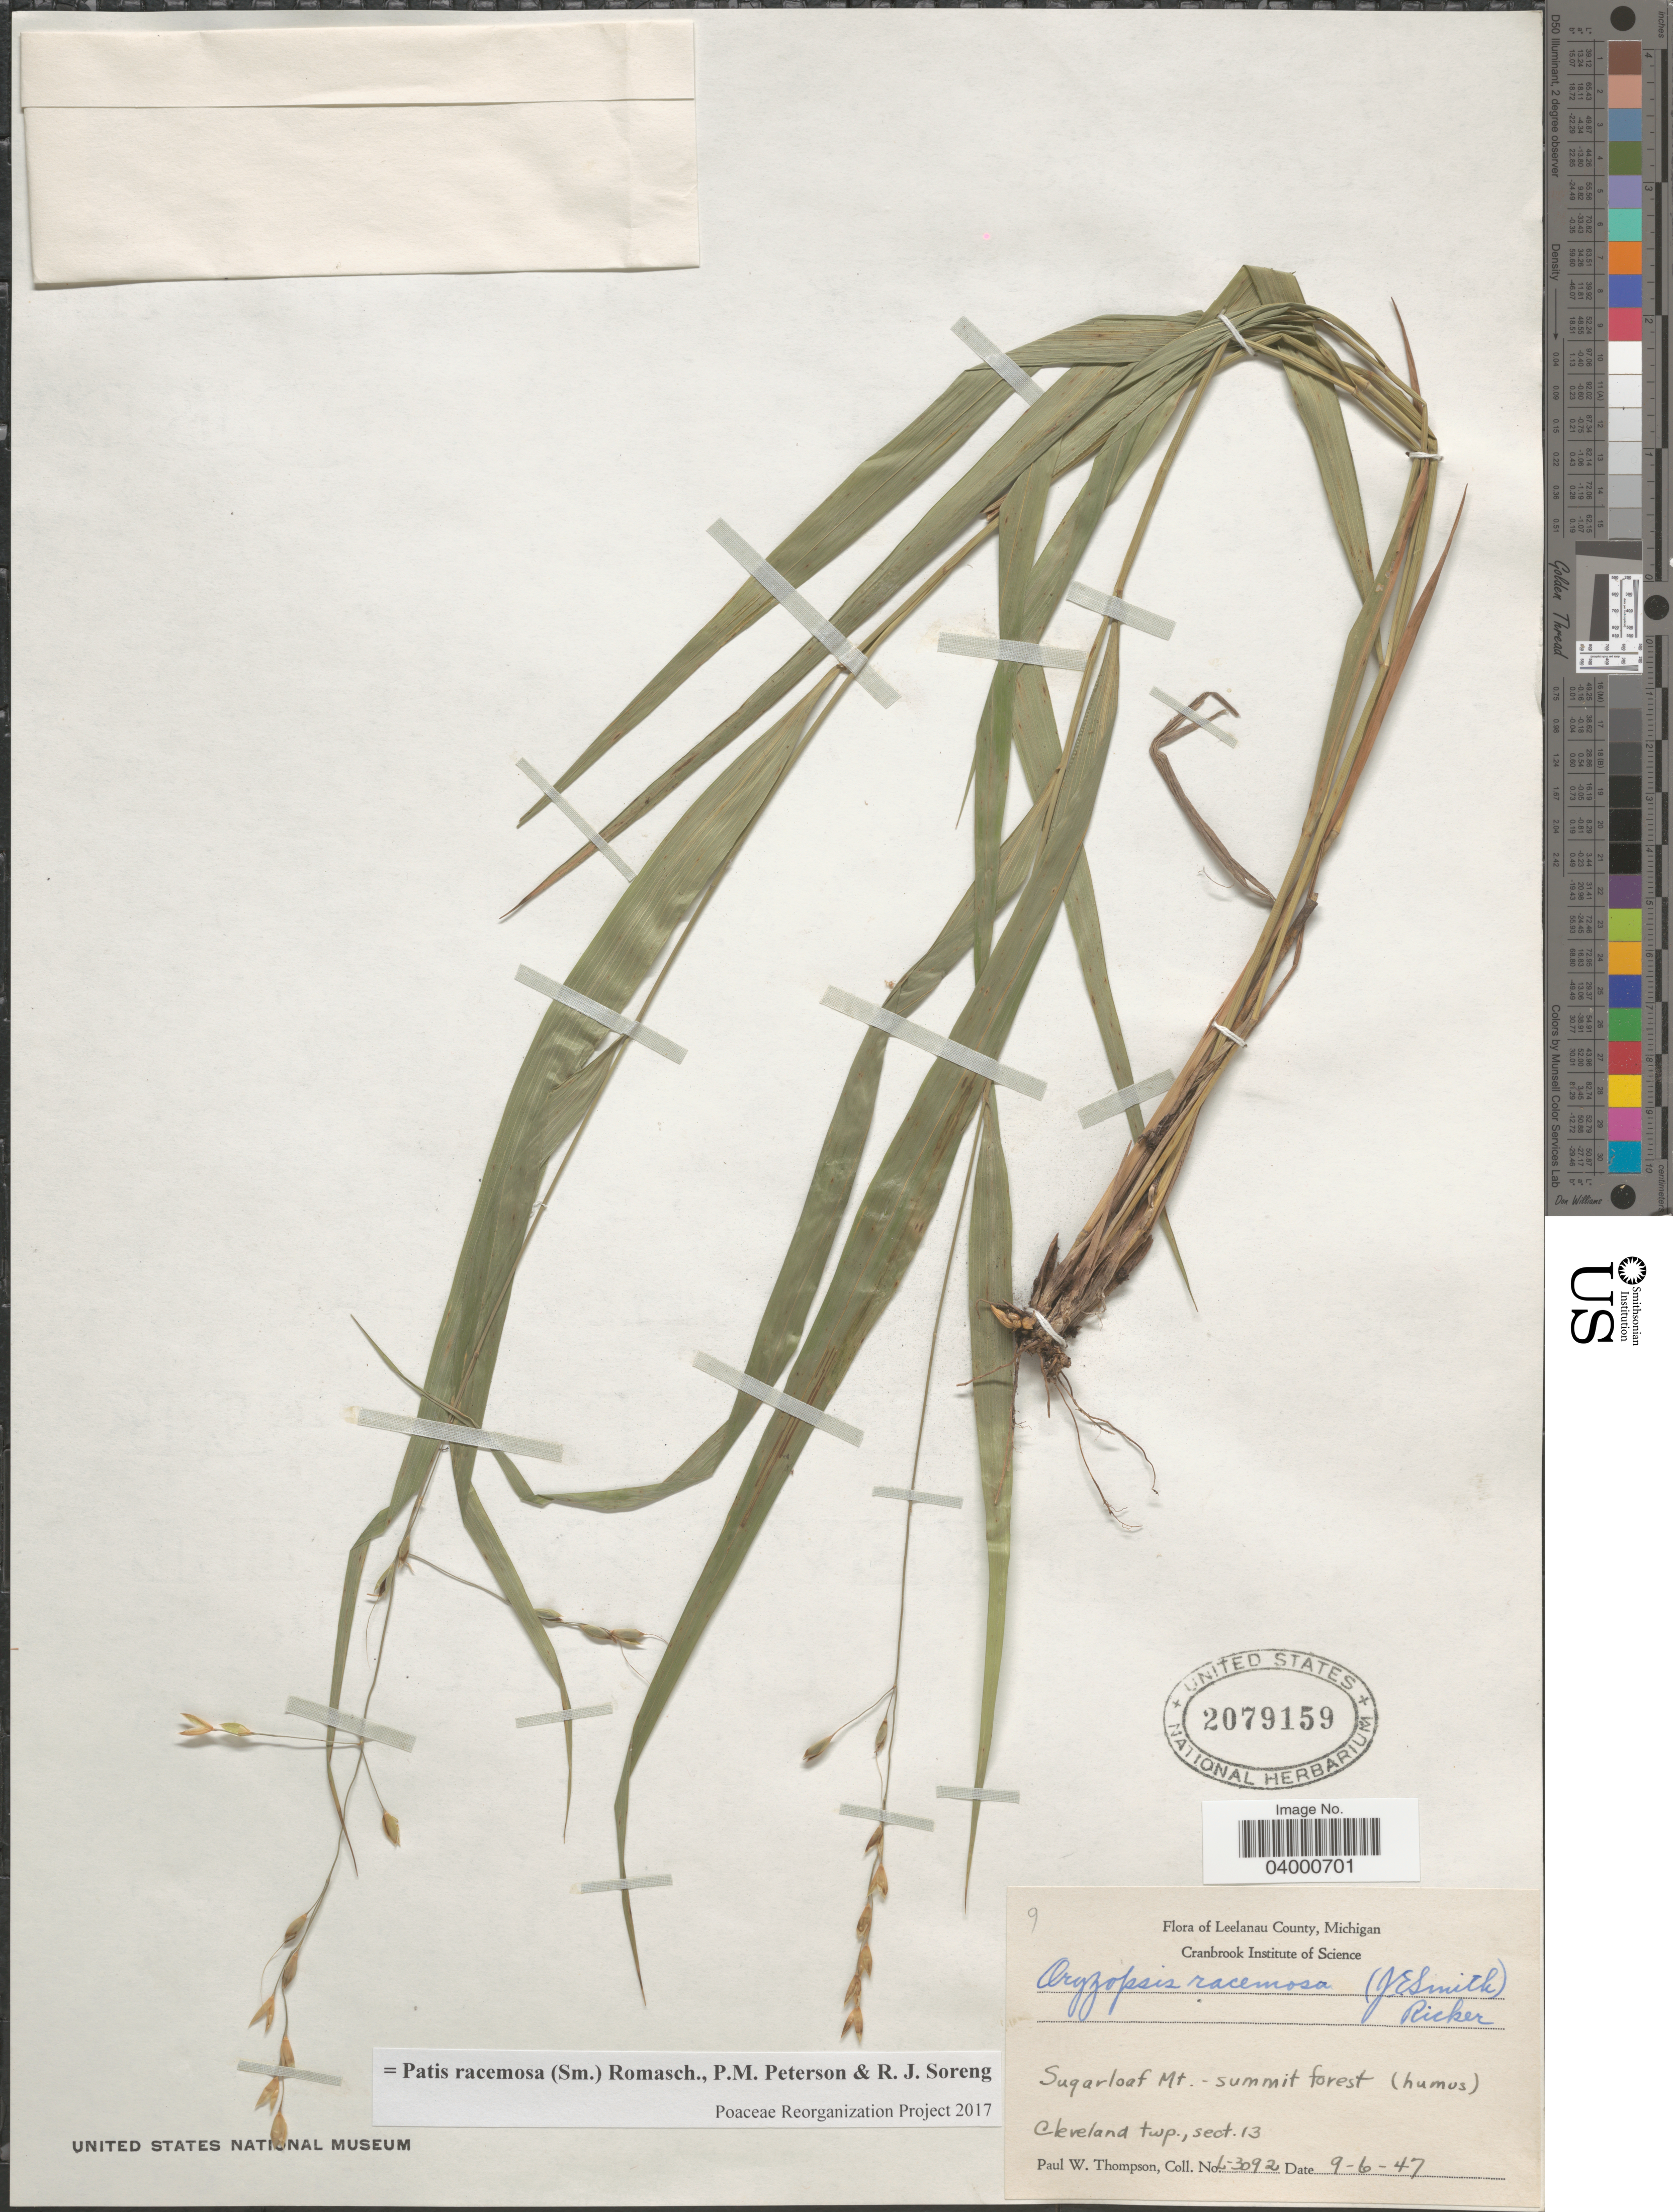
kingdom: Plantae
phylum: Tracheophyta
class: Liliopsida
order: Poales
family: Poaceae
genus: Patis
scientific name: Patis racemosa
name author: (Sm.) Romasch. et al.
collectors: P. Thompson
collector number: L-3092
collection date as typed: Transcribed d/m/y: 6/9/47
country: United States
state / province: Michigan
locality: Leelanau County. Sugarloaf Mt. - summit forest (humus). Cleveland twp., sect. 13.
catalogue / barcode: US 2079159